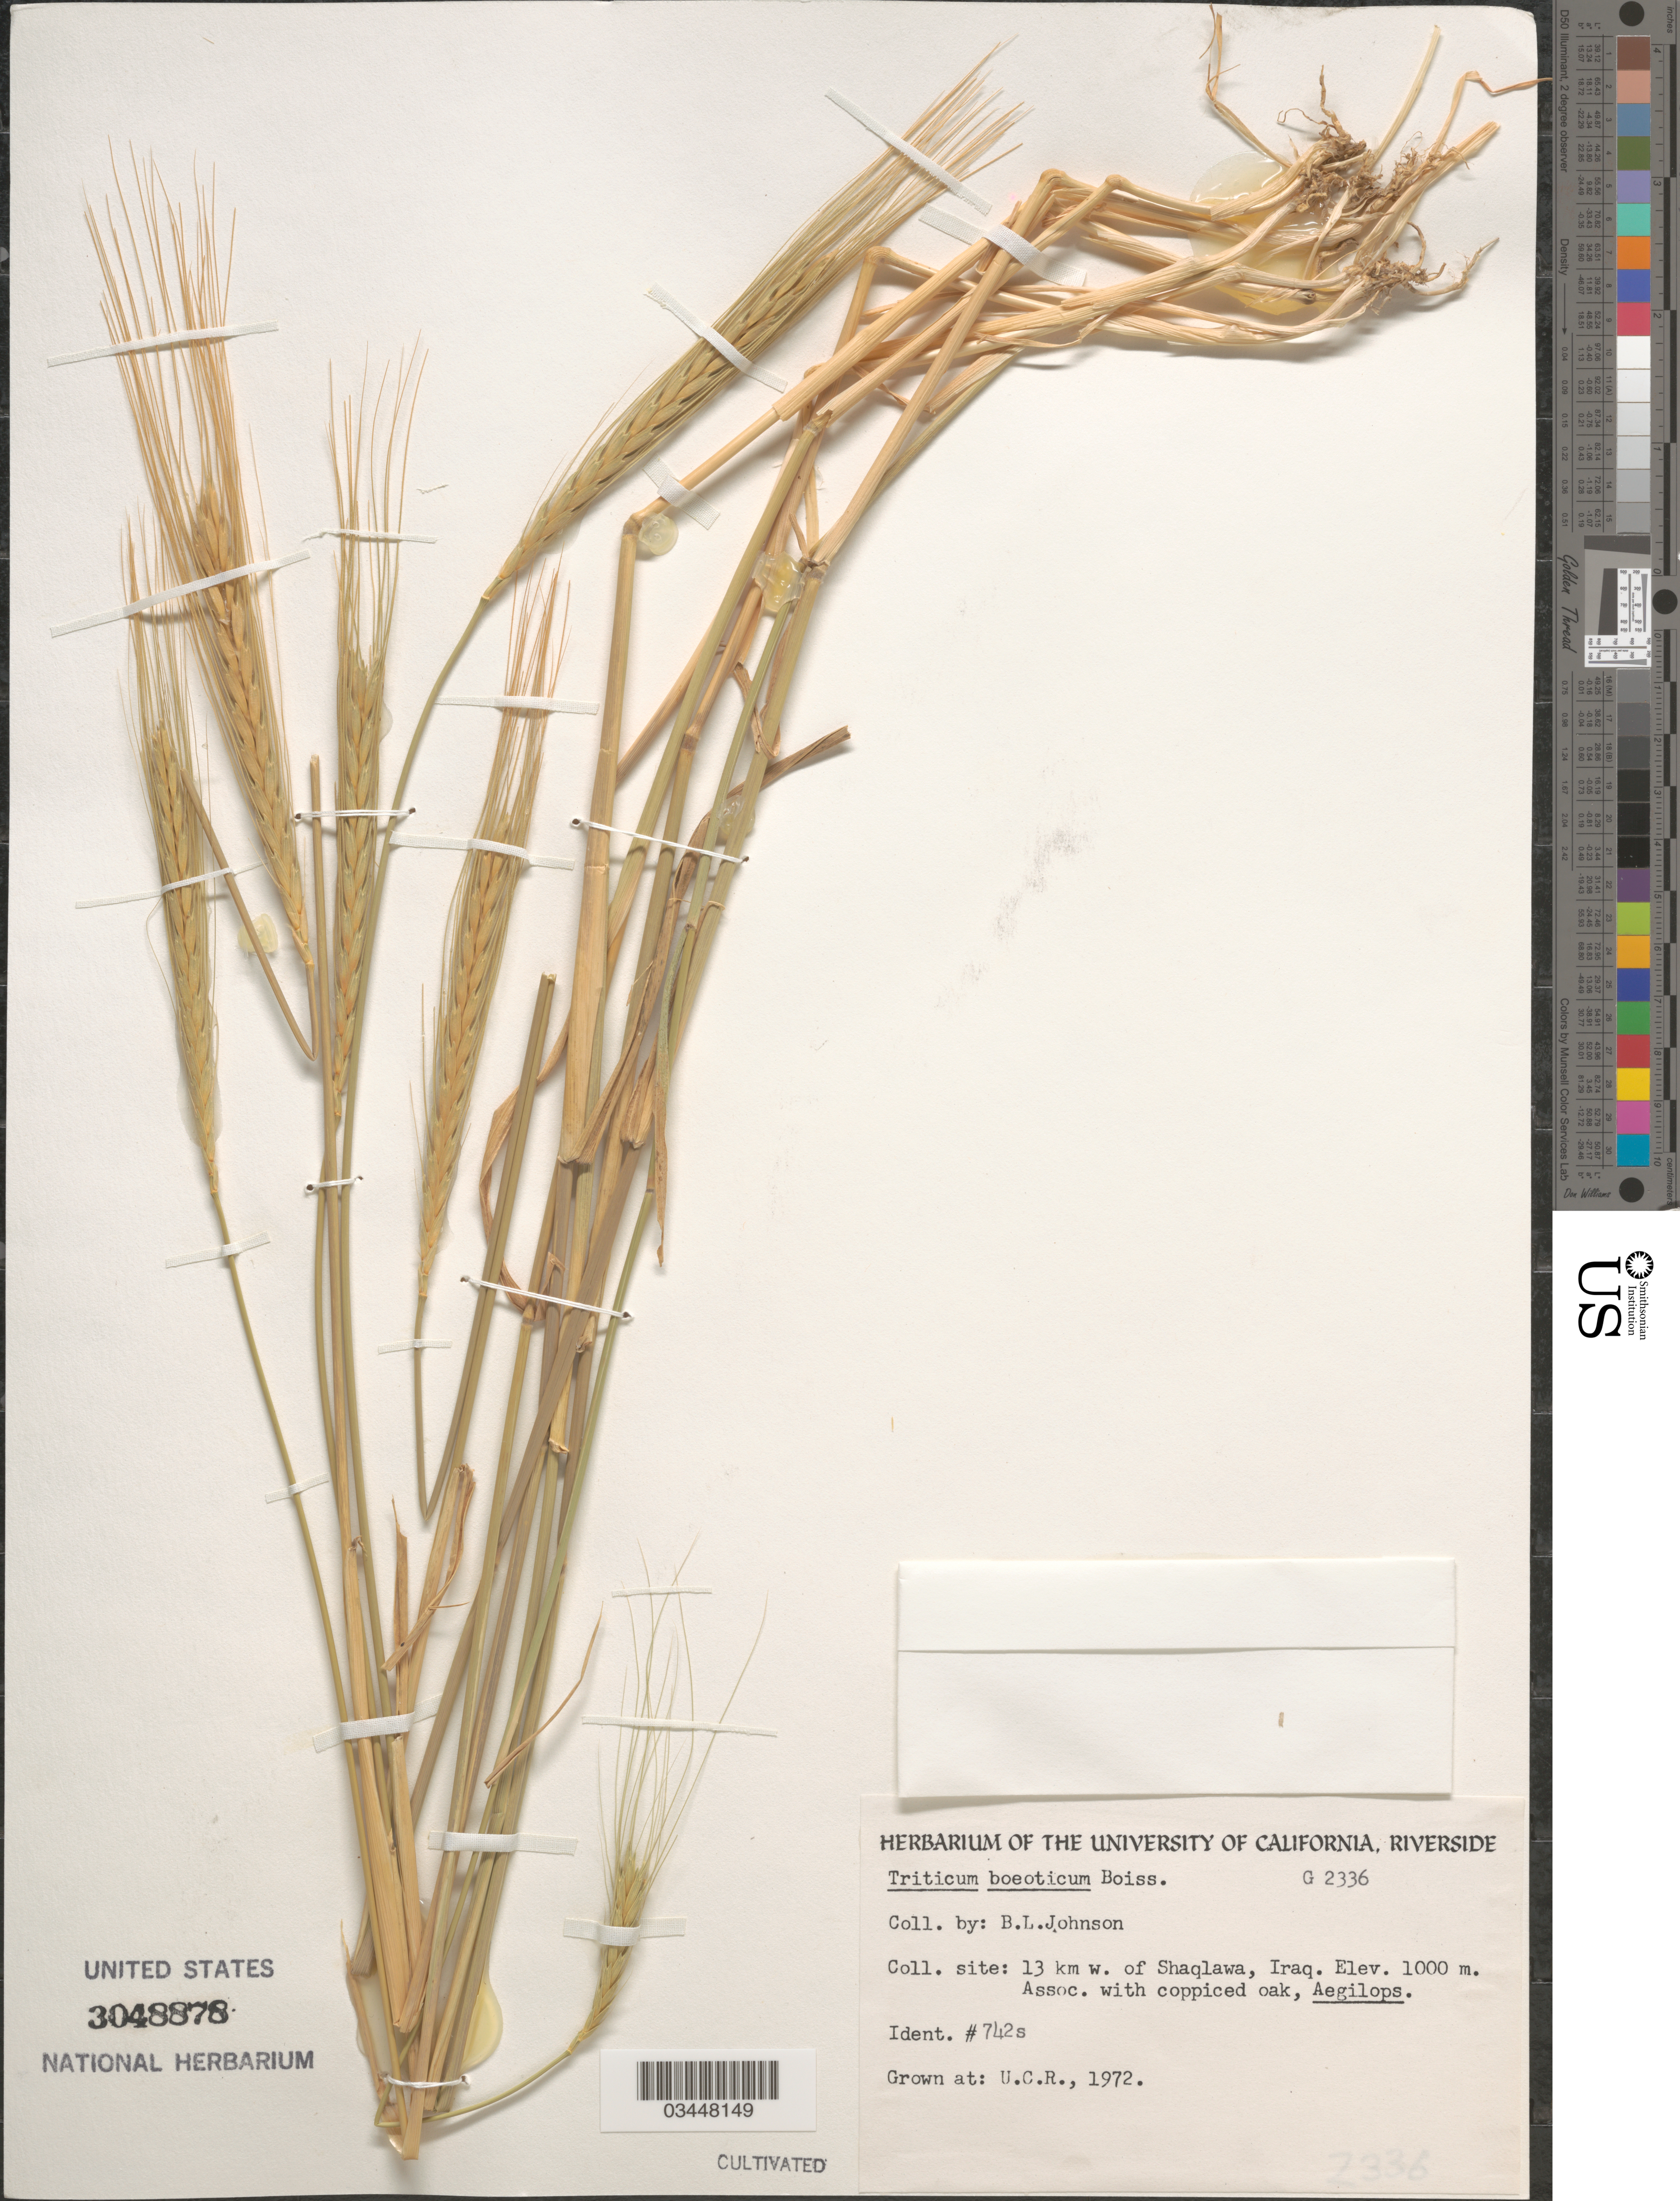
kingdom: Plantae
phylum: Tracheophyta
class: Liliopsida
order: Poales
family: Poaceae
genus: Triticum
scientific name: Triticum boeoticum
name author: Boiss.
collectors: ex herb. Univ. of California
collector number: G2336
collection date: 1972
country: United States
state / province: California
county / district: Riverside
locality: U.C.R.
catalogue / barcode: US 3048878